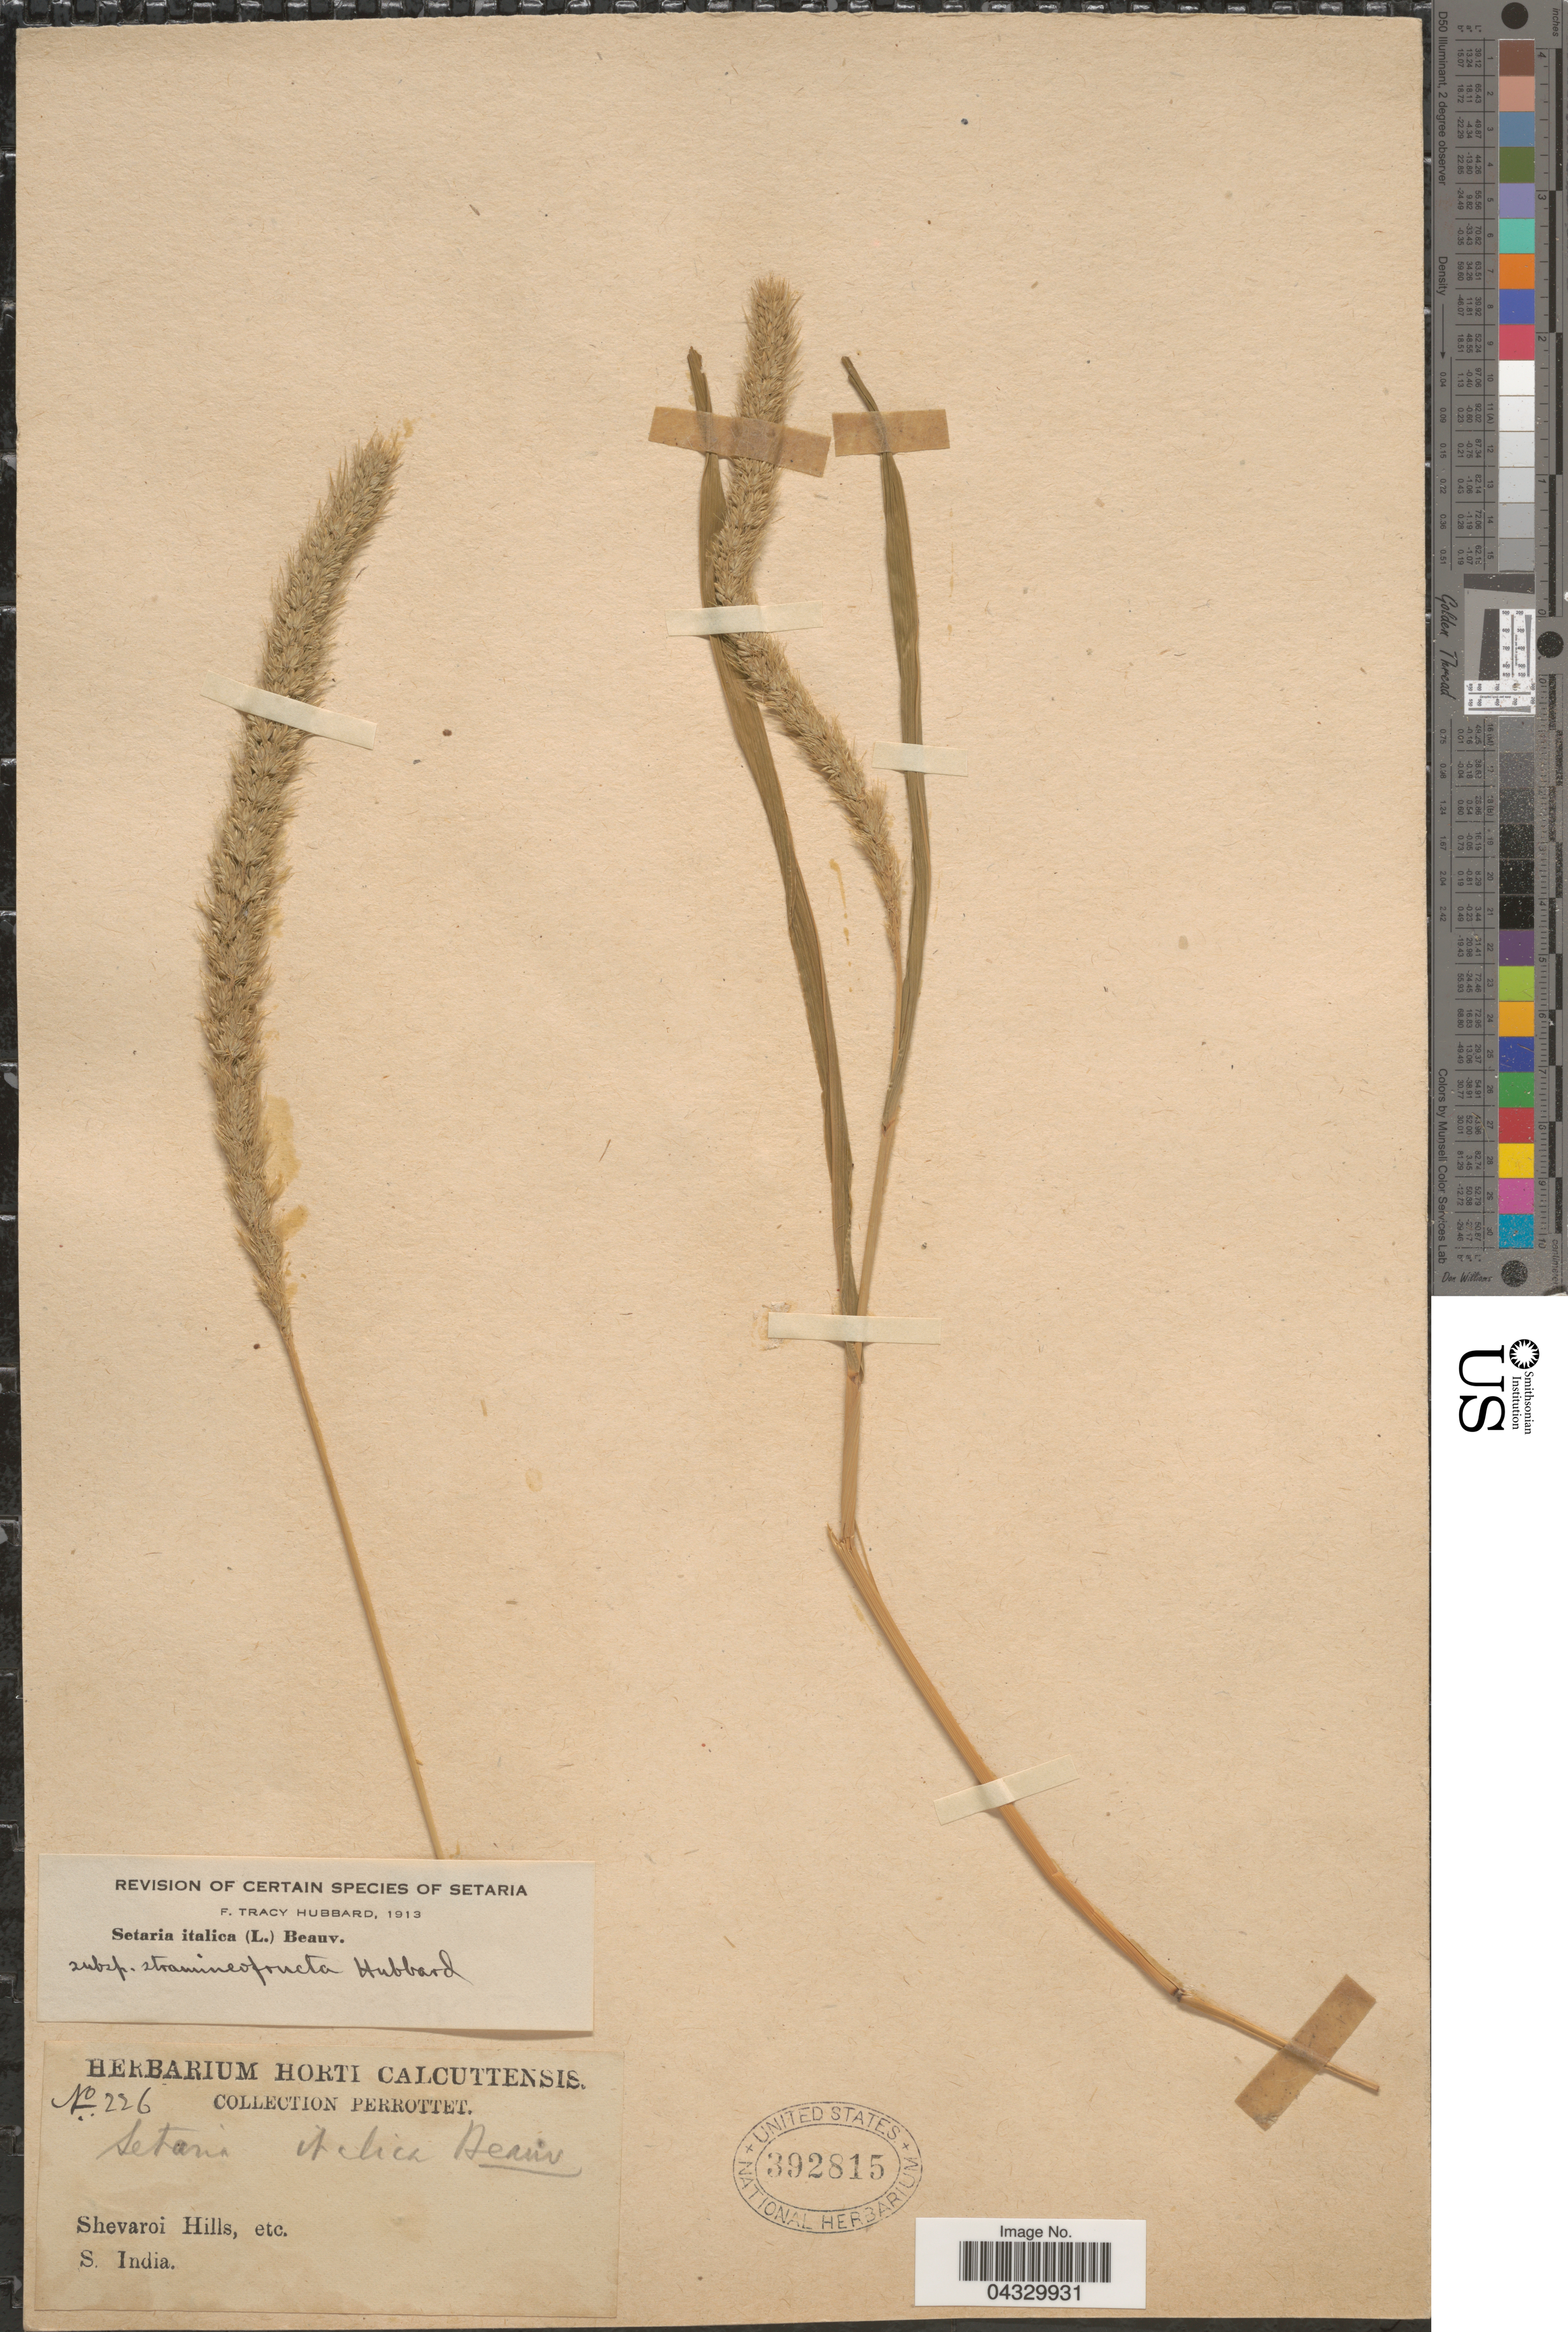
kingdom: Plantae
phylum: Tracheophyta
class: Liliopsida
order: Poales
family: Poaceae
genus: Setaria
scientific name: Setaria italica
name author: (L.) P. Beauv.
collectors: Perrottet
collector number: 226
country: India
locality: Shevaroi Hills, etc. S. India.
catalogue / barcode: US 392815